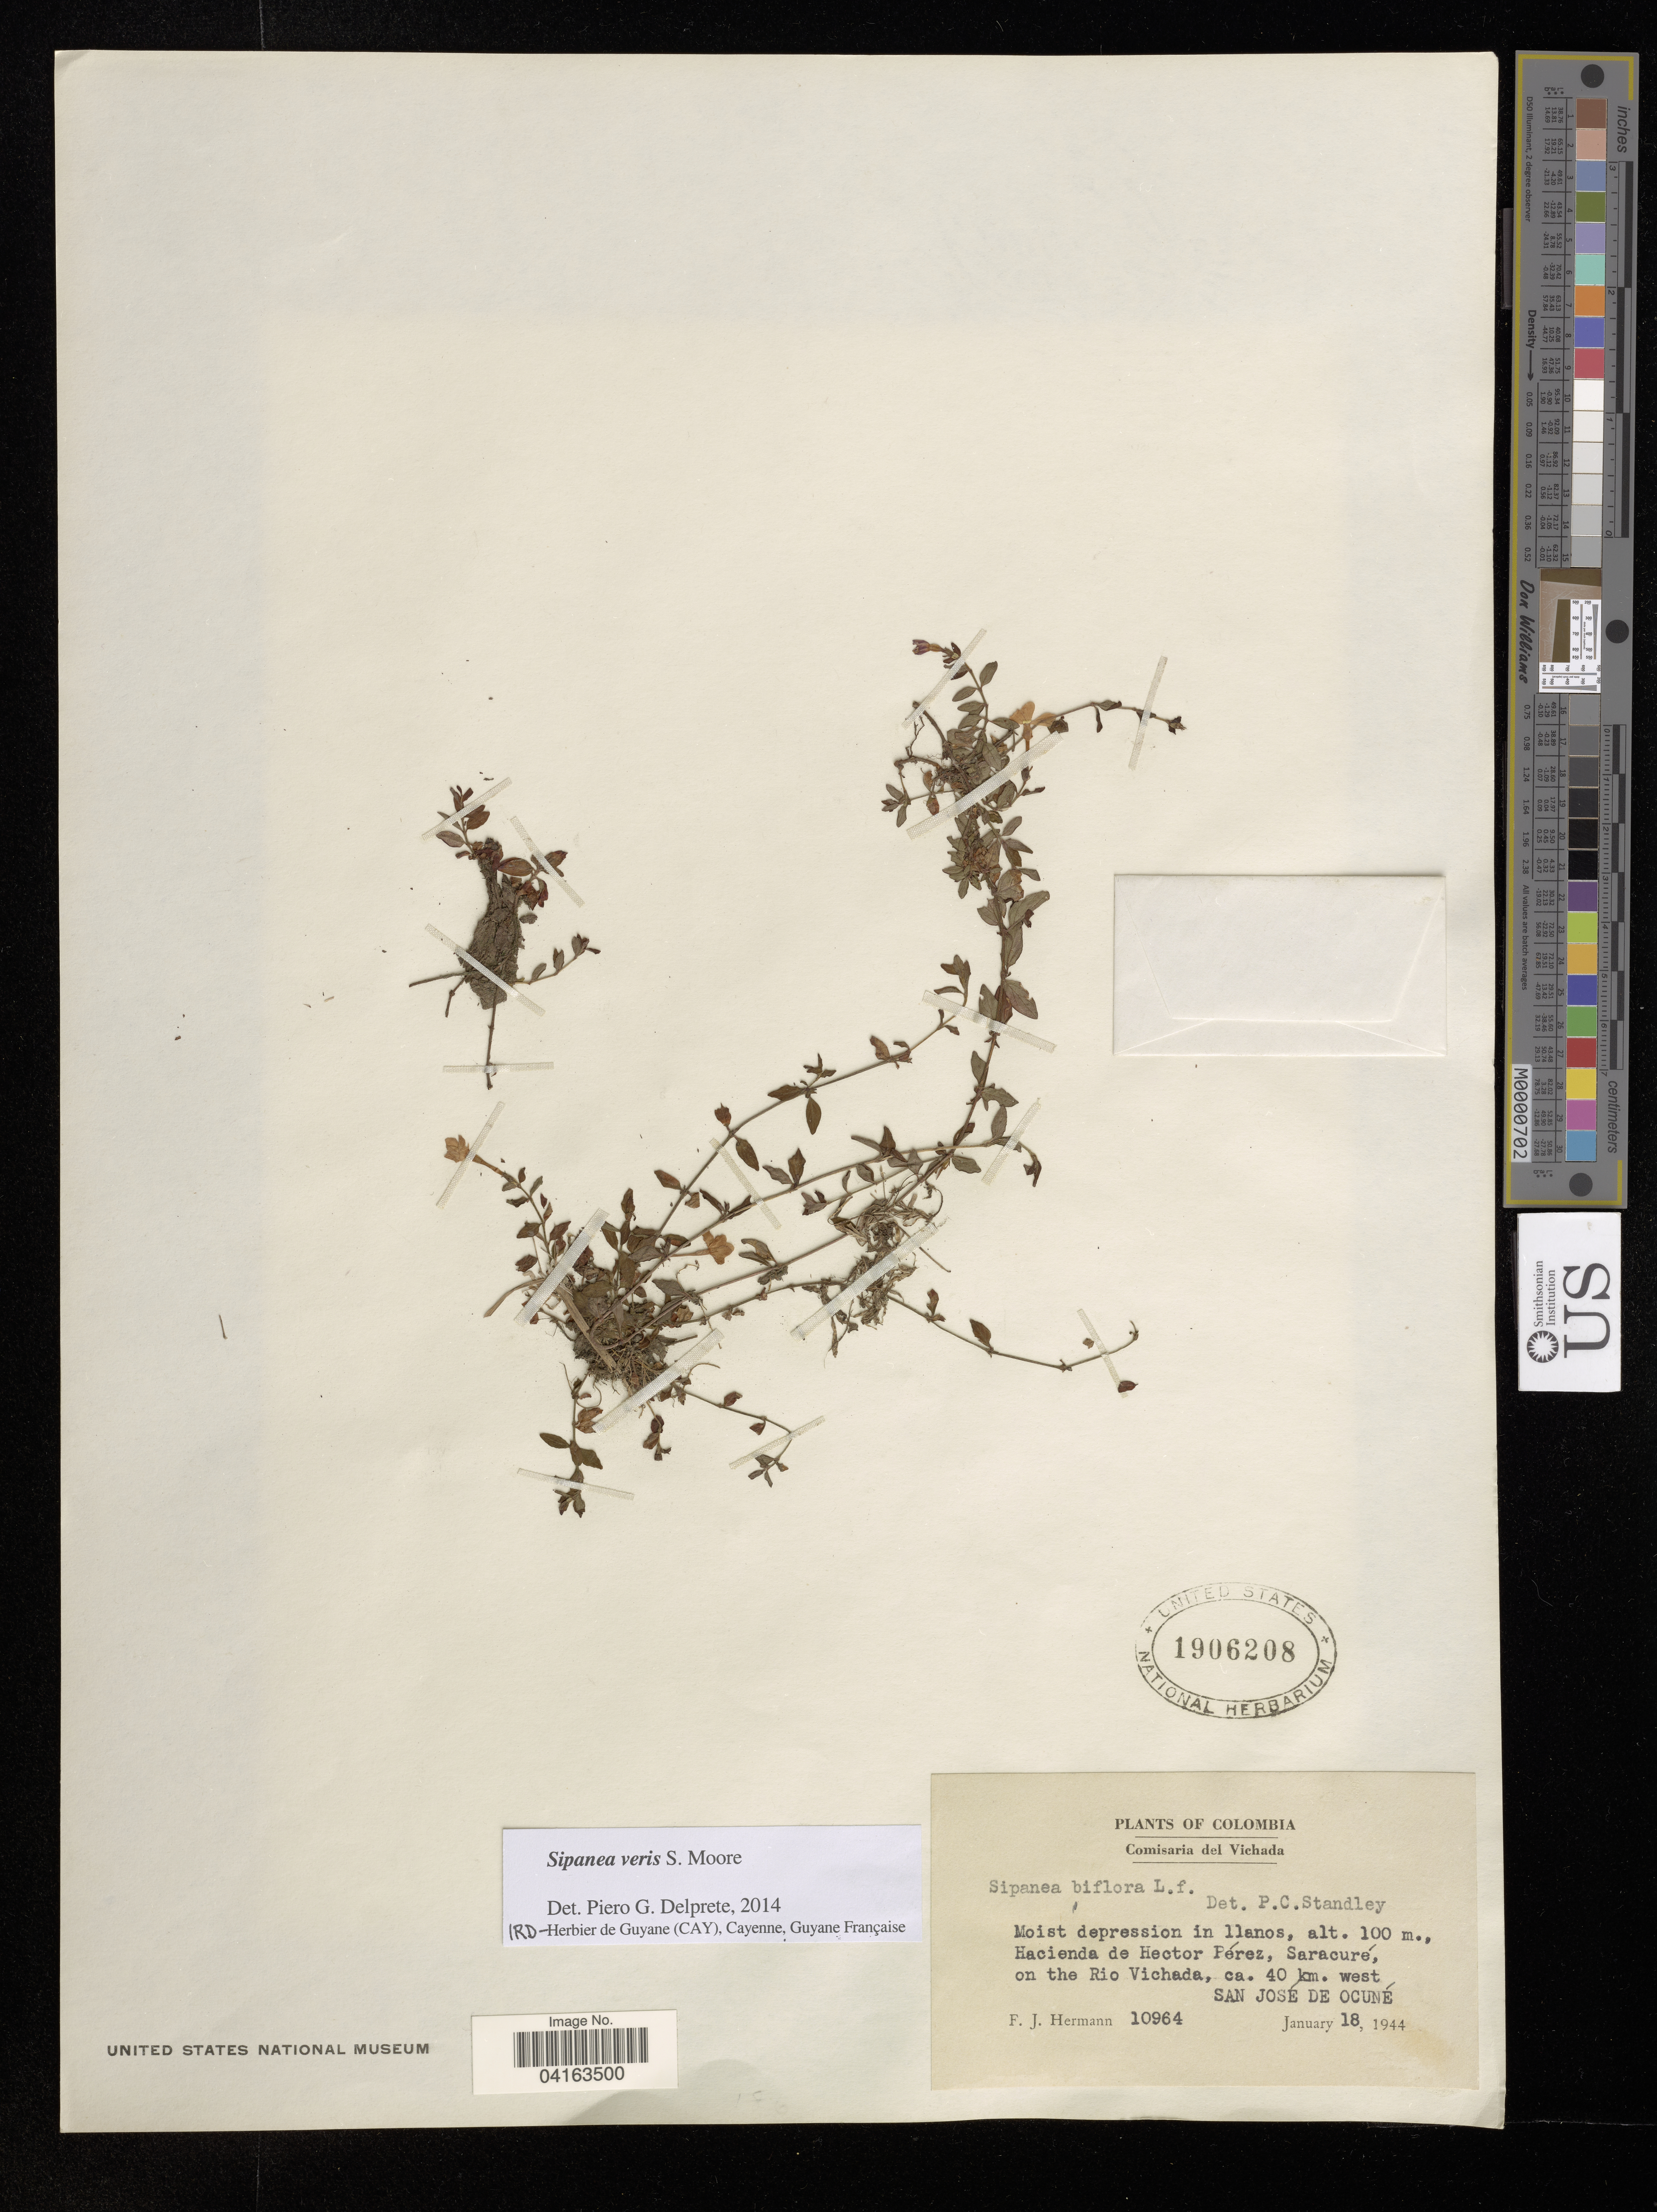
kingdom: Plantae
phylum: Tracheophyta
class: Magnoliopsida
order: Gentianales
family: Rubiaceae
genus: Sipanea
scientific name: Sipanea veris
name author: S. Moore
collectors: F. Hermann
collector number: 10964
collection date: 1944-01-18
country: Colombia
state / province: Vichada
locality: Comisaria del Vichada. Hacienda de Hector Pérez, Saracuré, on the Rio Vichada, ca. 40 km. west San José de Ocuné.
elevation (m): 100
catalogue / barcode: US 1906208